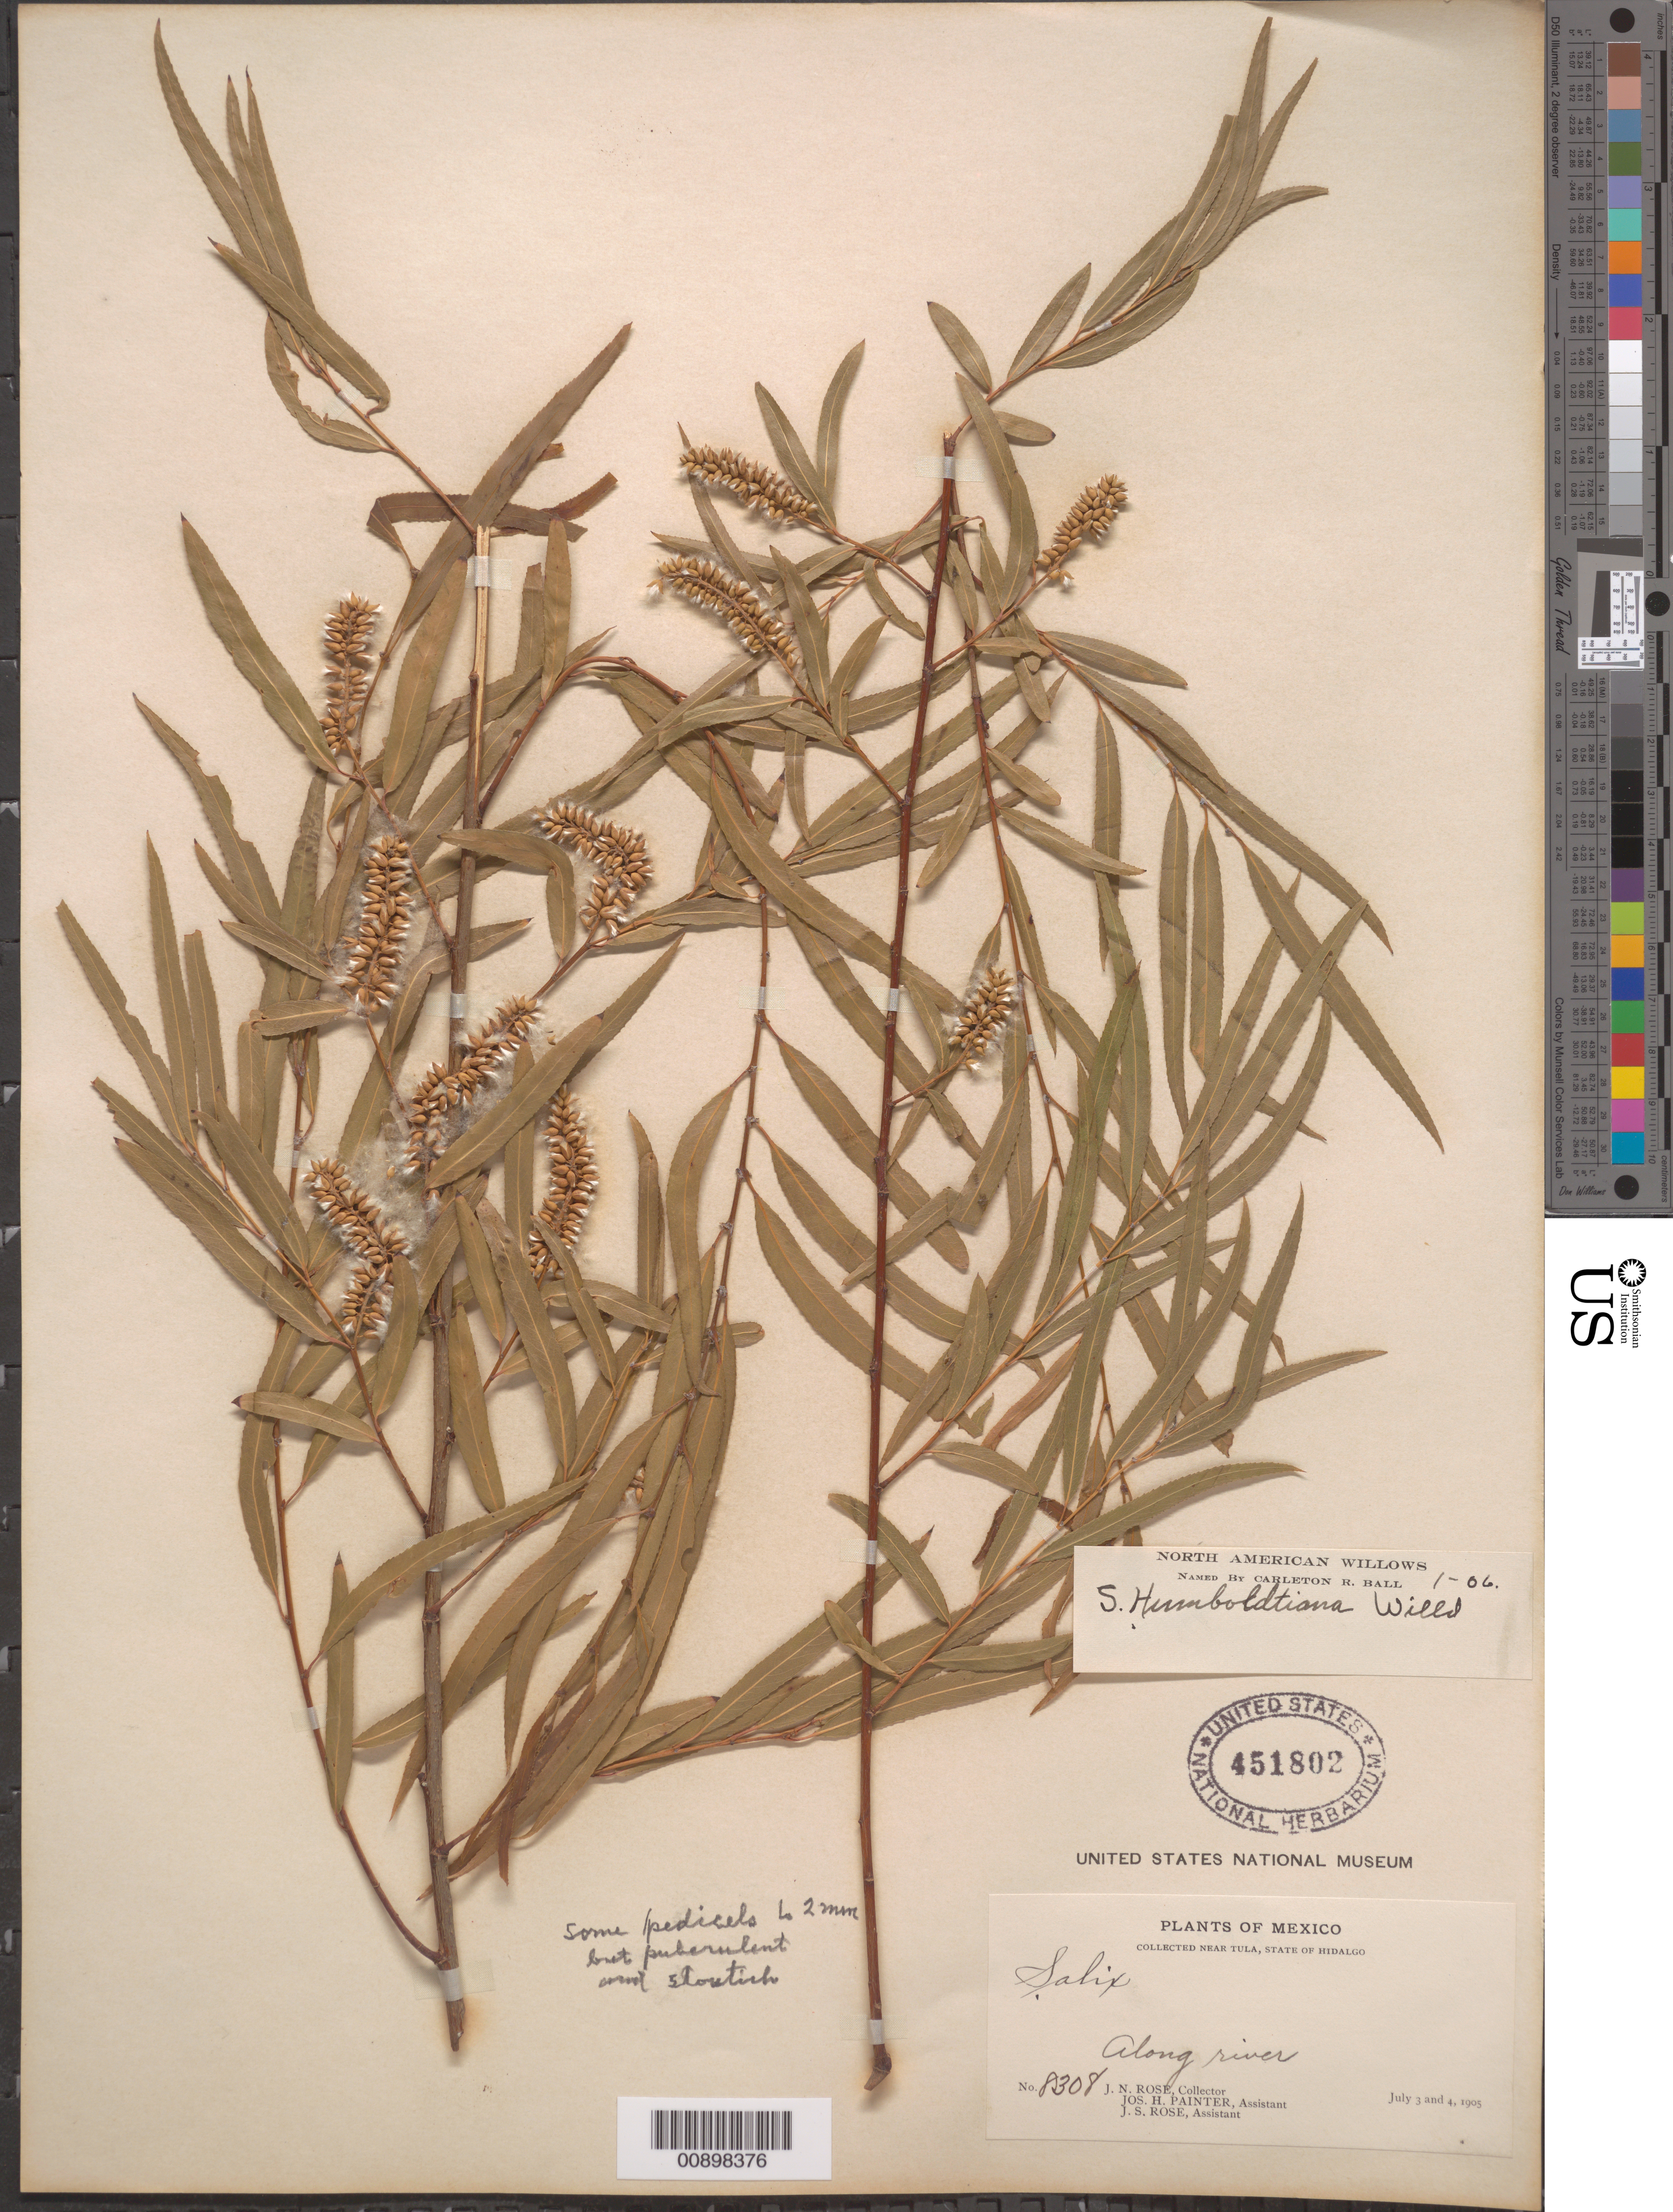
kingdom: Plantae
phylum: Tracheophyta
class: Magnoliopsida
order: Malpighiales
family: Salicaceae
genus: Salix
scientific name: Salix humboldtiana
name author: Willd.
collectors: J. N. Rose, J. H. Painter & J. S. Rose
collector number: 8308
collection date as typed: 03 Jul 1905 to 04 Jul 1905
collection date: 1905-07-03/1905-07-04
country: Mexico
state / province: Hidalgo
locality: Near Tula, State of Hidalgo.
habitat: Along river.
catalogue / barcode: US 451802